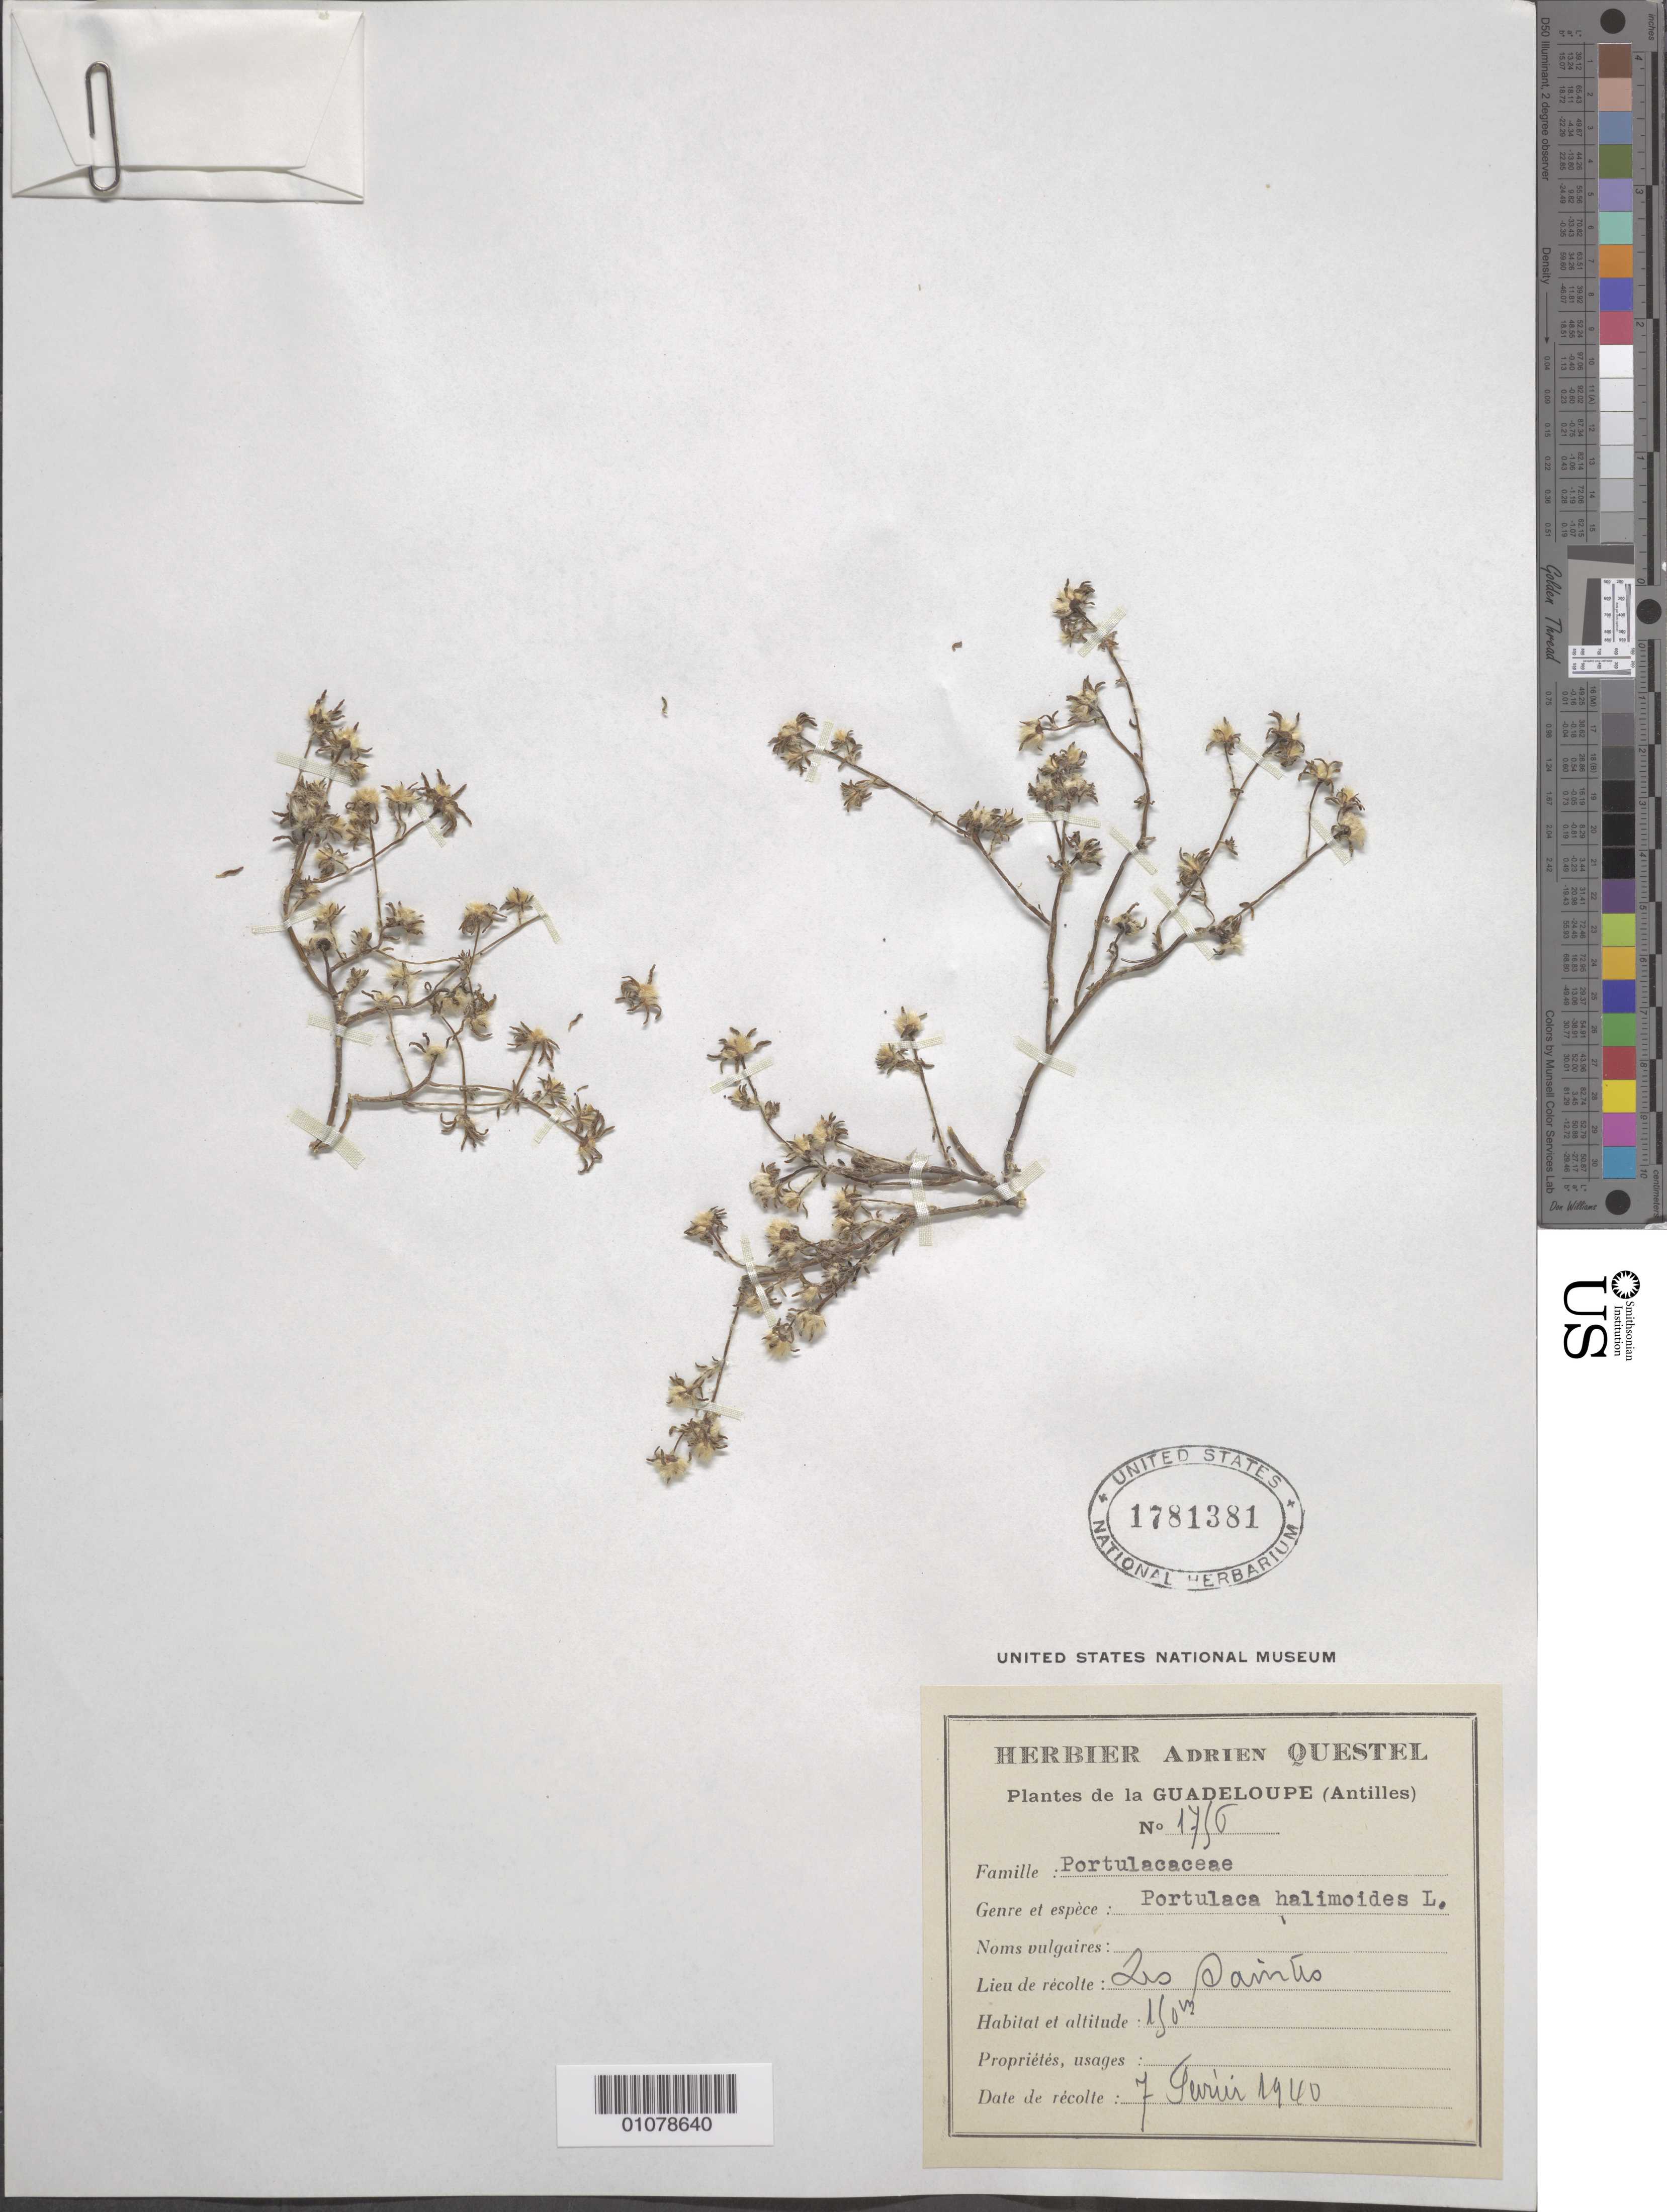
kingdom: Plantae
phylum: Tracheophyta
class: Magnoliopsida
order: Caryophyllales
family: Portulacaceae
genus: Portulaca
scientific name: Portulaca halimoides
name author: L.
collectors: A. Questel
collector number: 1756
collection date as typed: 07 Feb 1940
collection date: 1940-02-07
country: Guadeloupe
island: Les Saintes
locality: Les Saintes.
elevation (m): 150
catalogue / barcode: US 1781381